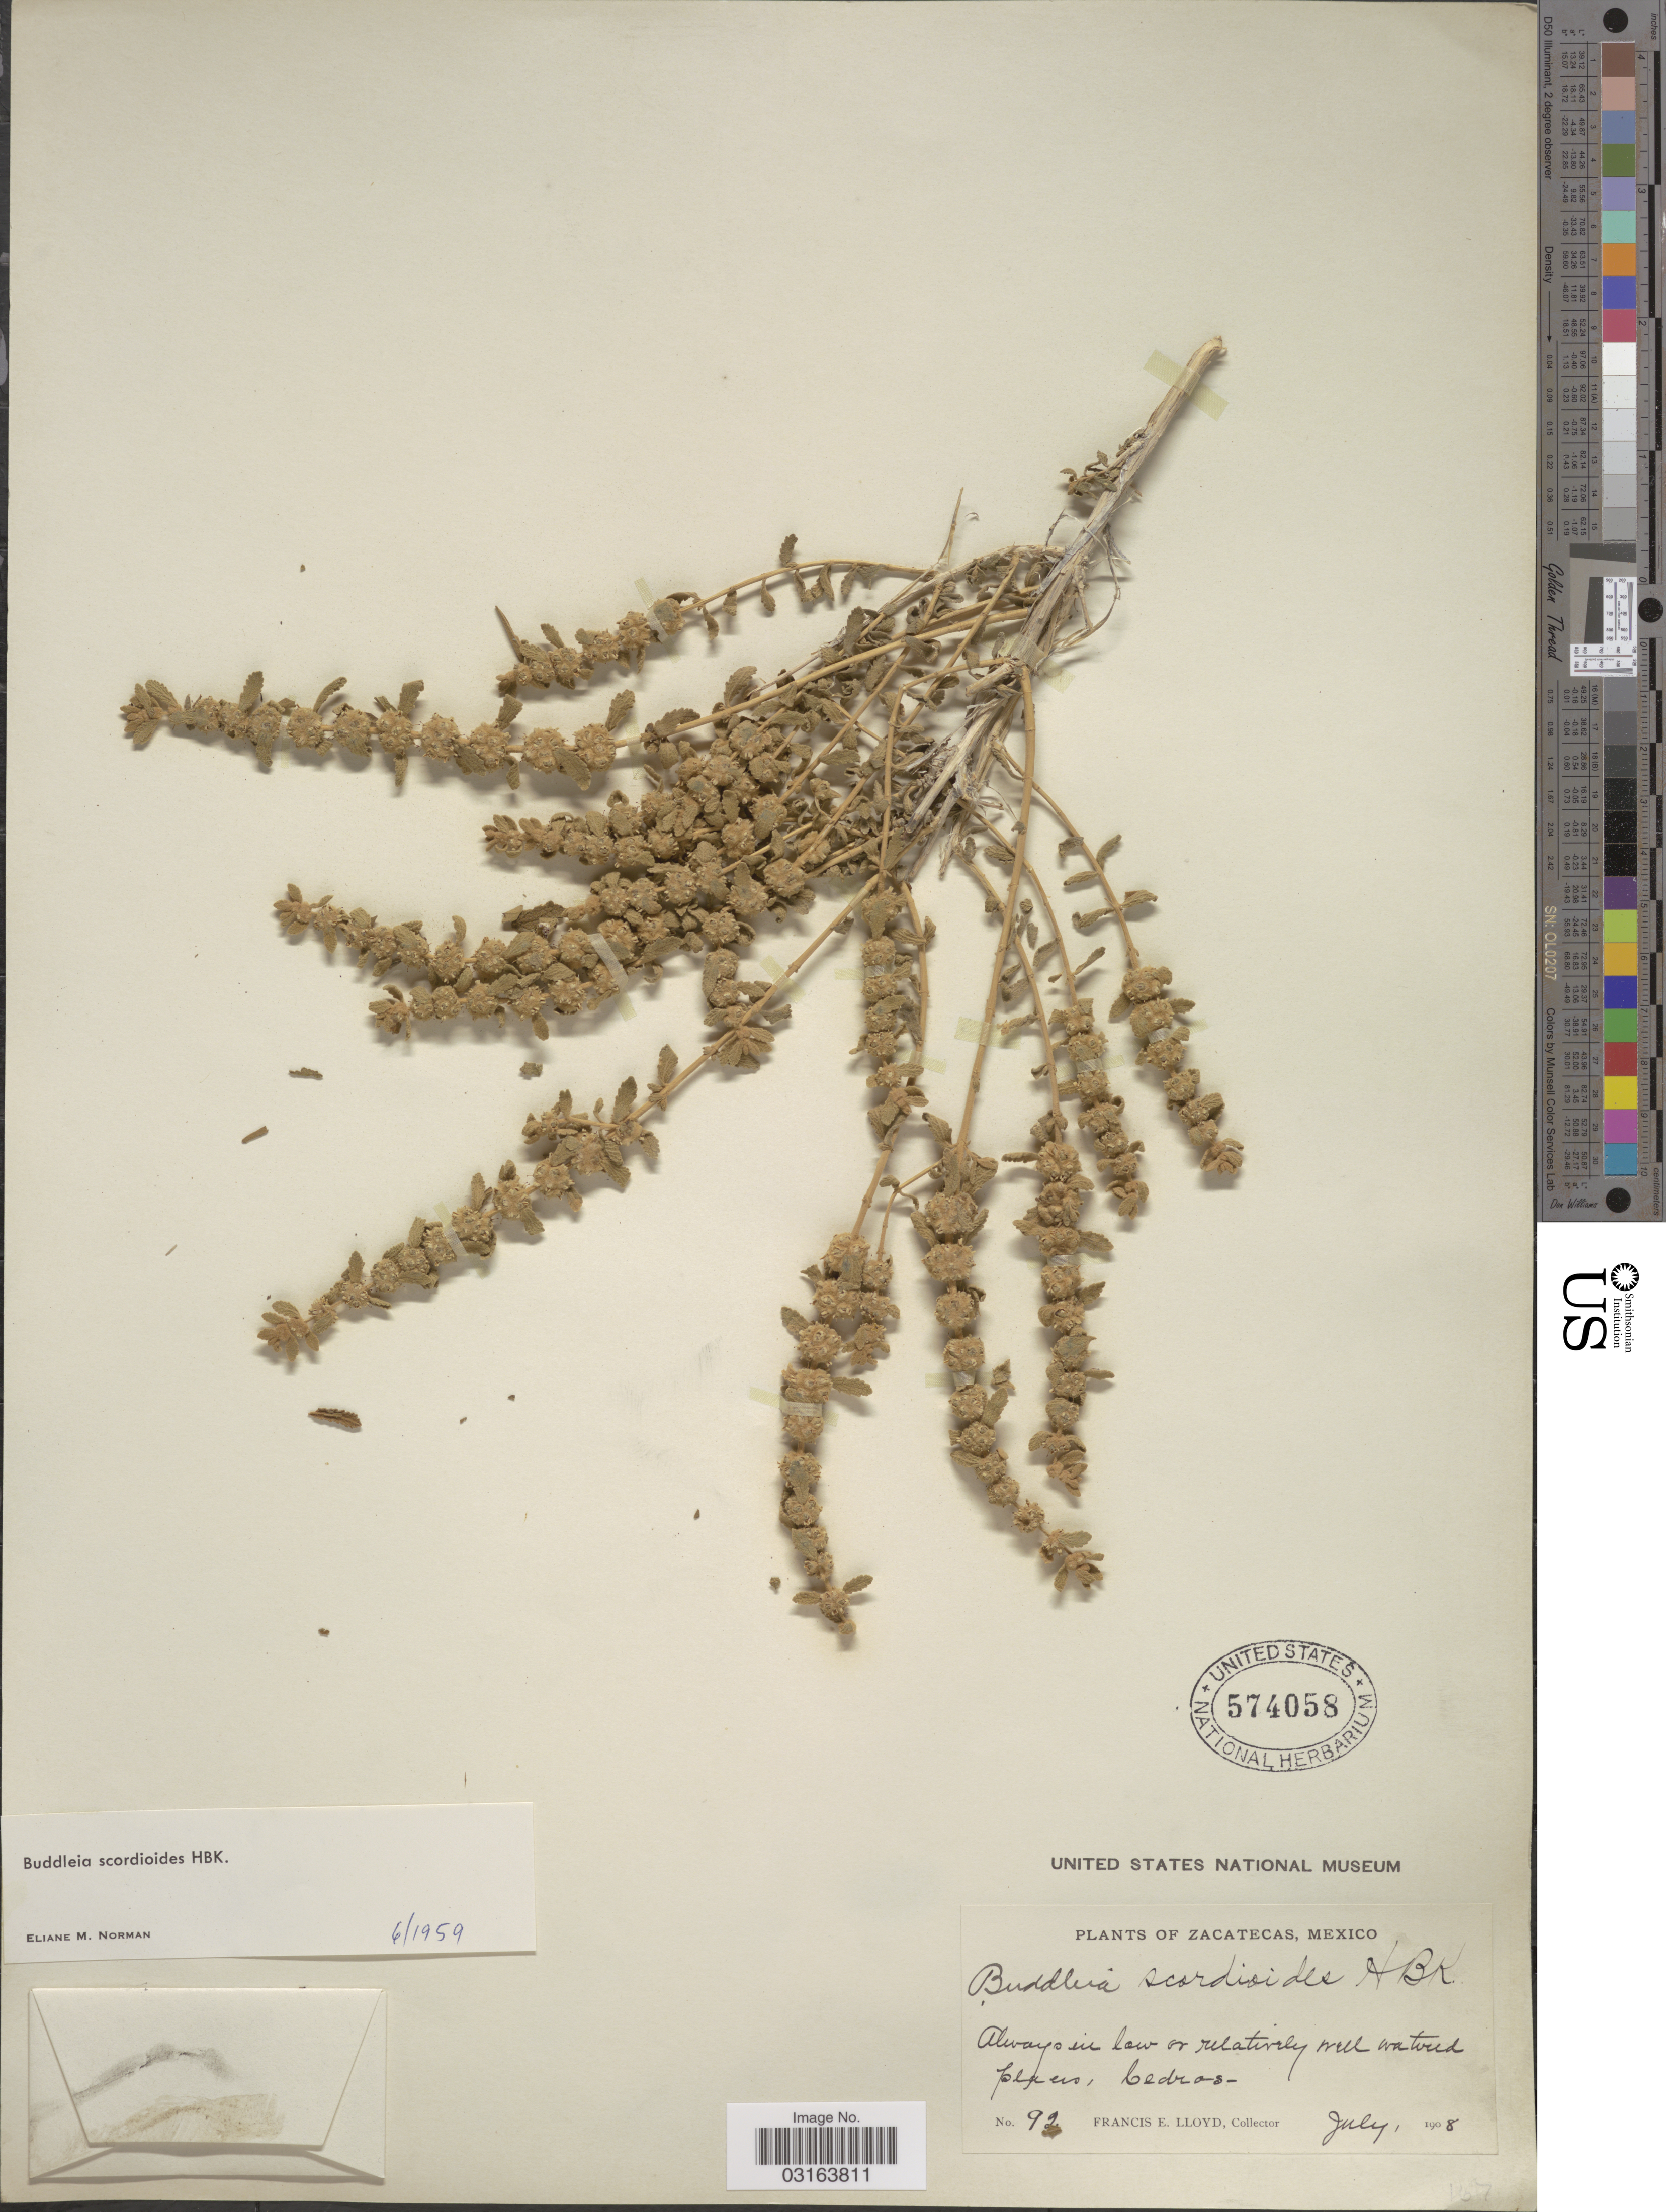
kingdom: Plantae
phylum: Tracheophyta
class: Magnoliopsida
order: Lamiales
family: Scrophulariaceae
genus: Buddleja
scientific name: Buddleja scordioides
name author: Kunth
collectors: Lloyd, C. E.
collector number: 92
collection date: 1908-07-01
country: Mexico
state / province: Zacatecas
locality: Cedras.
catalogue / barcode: US 574058